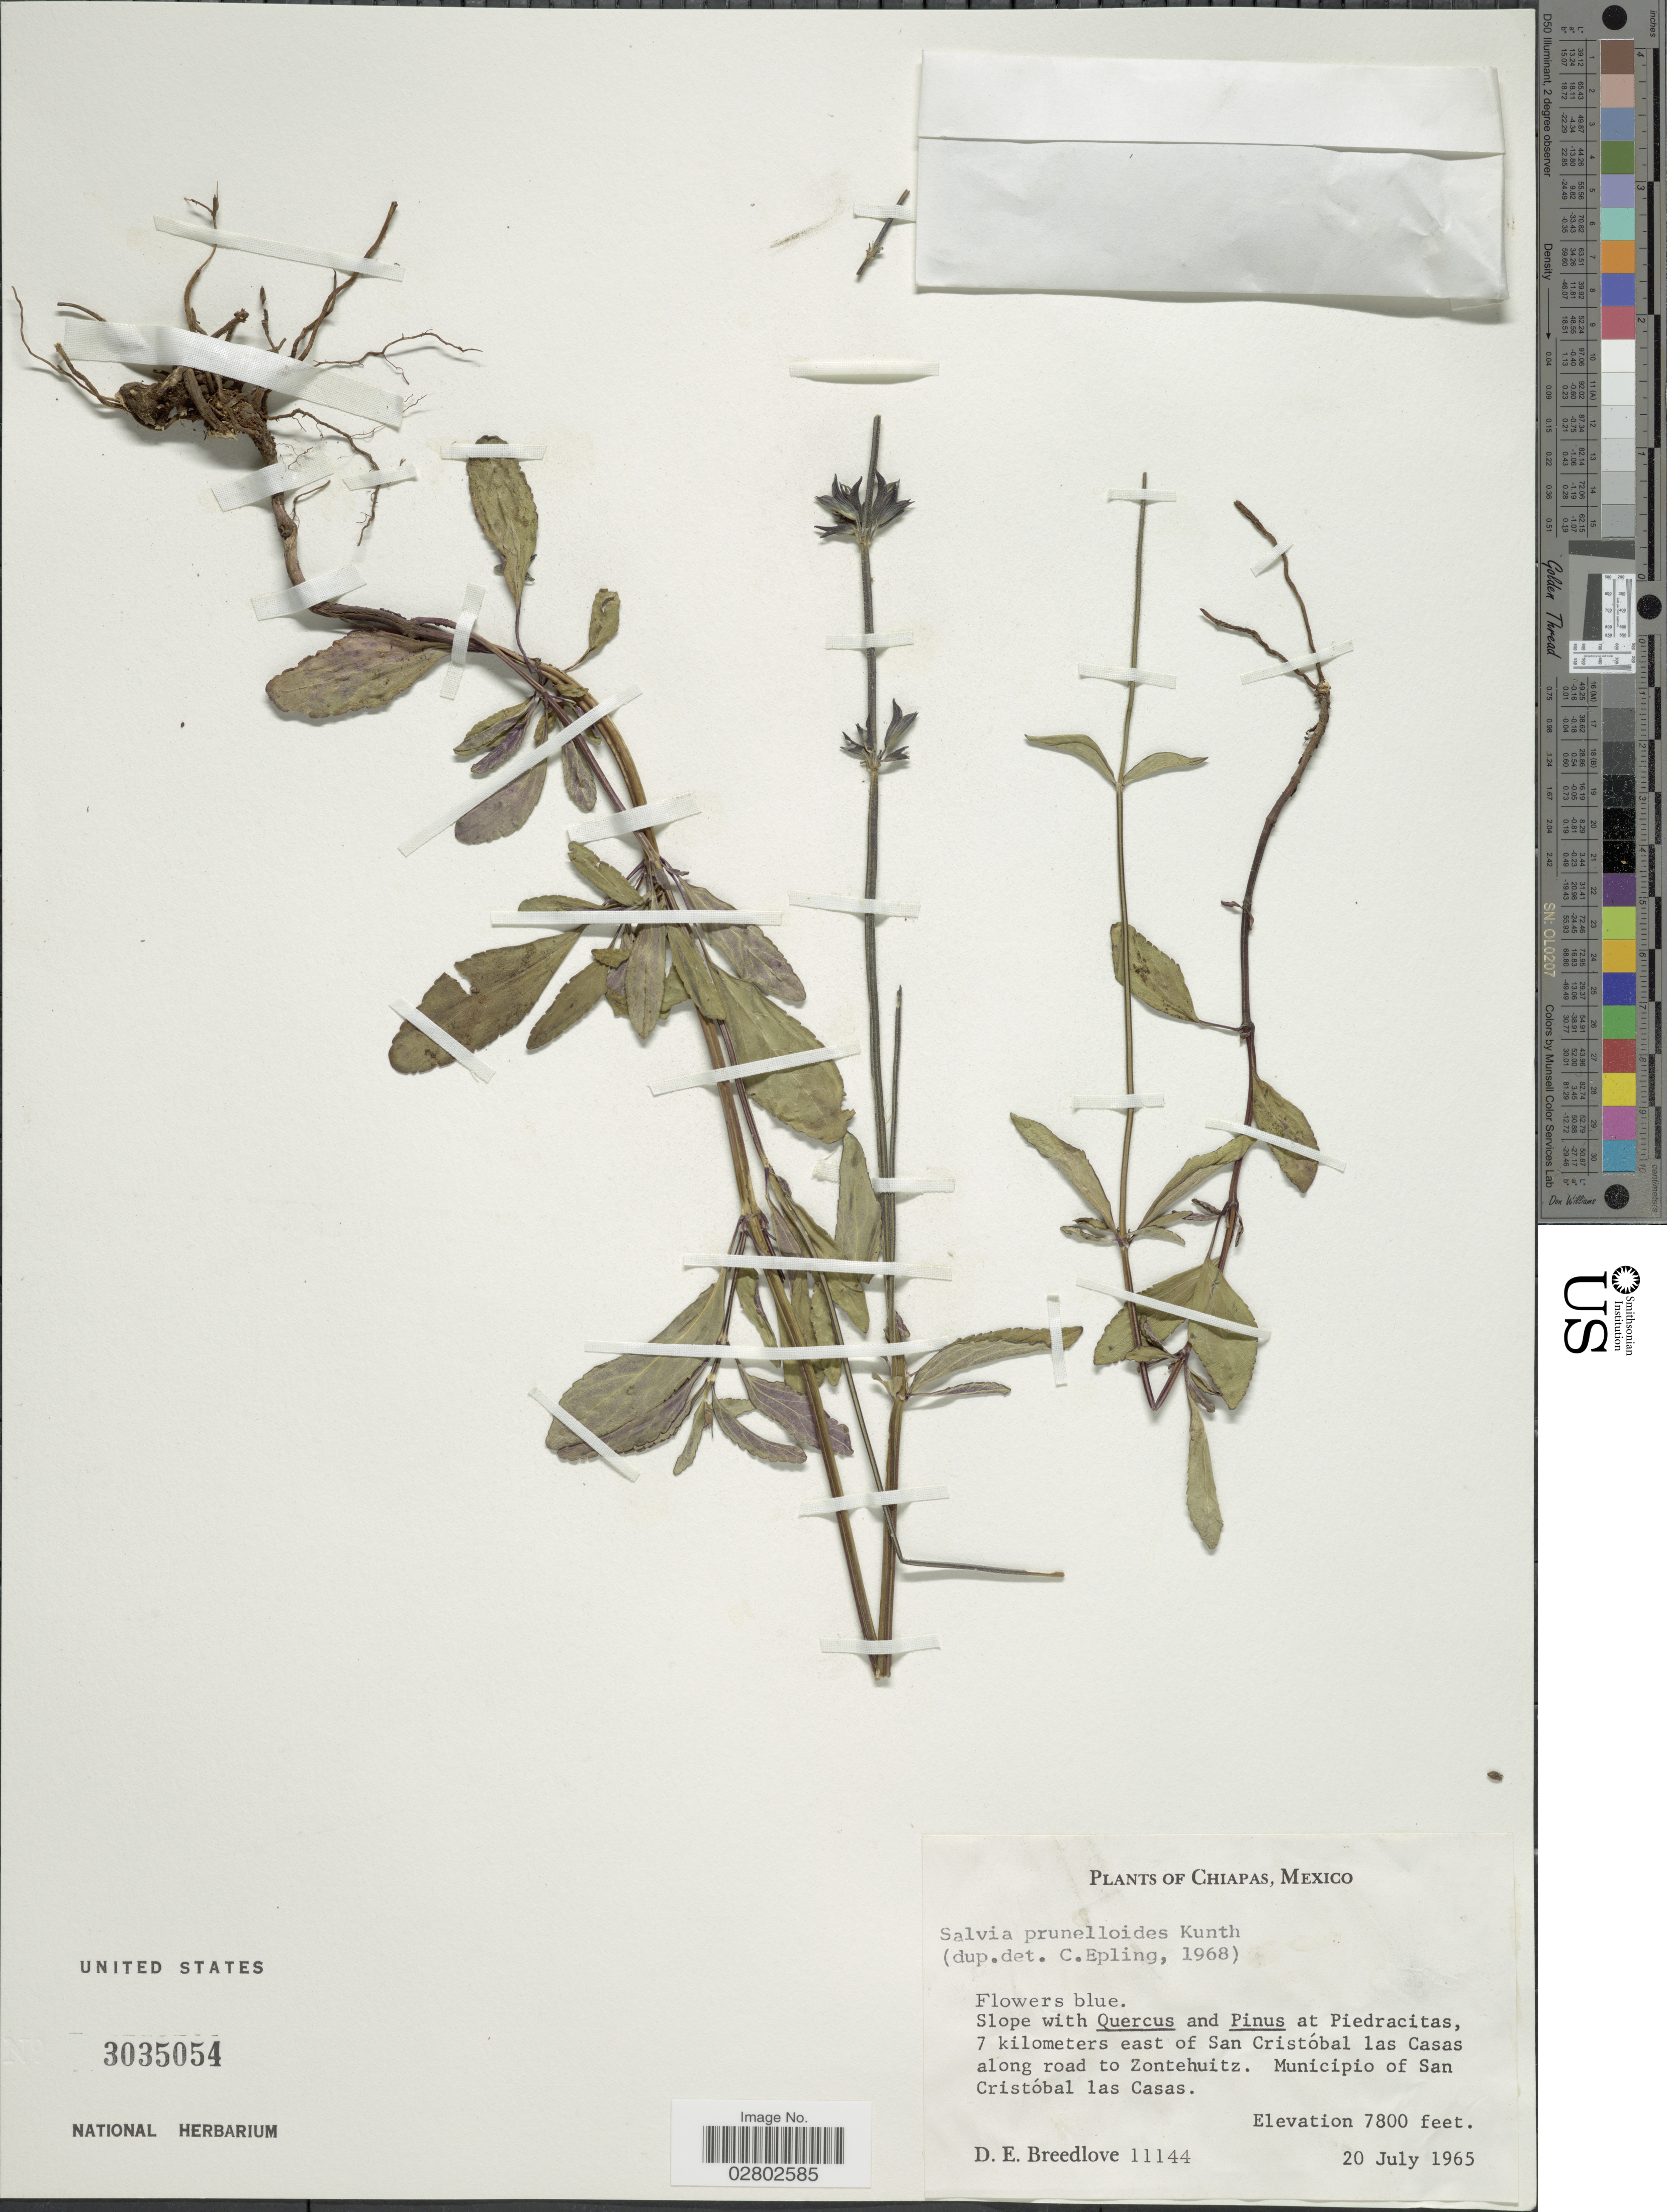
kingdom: Plantae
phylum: Tracheophyta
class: Magnoliopsida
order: Lamiales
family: Lamiaceae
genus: Salvia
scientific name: Salvia prunelloides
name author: Kunth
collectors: D. E. Breedlove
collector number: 11144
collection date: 1965-07-20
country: Mexico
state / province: Chiapas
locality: Slopes with Quercus and Pinus at Piedracitas, 7 kilometers east of San Cristóbal las Casas along road to Zontehuitz. Municipio of San Cristóbal las Casas.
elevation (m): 2377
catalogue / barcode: US 3035054